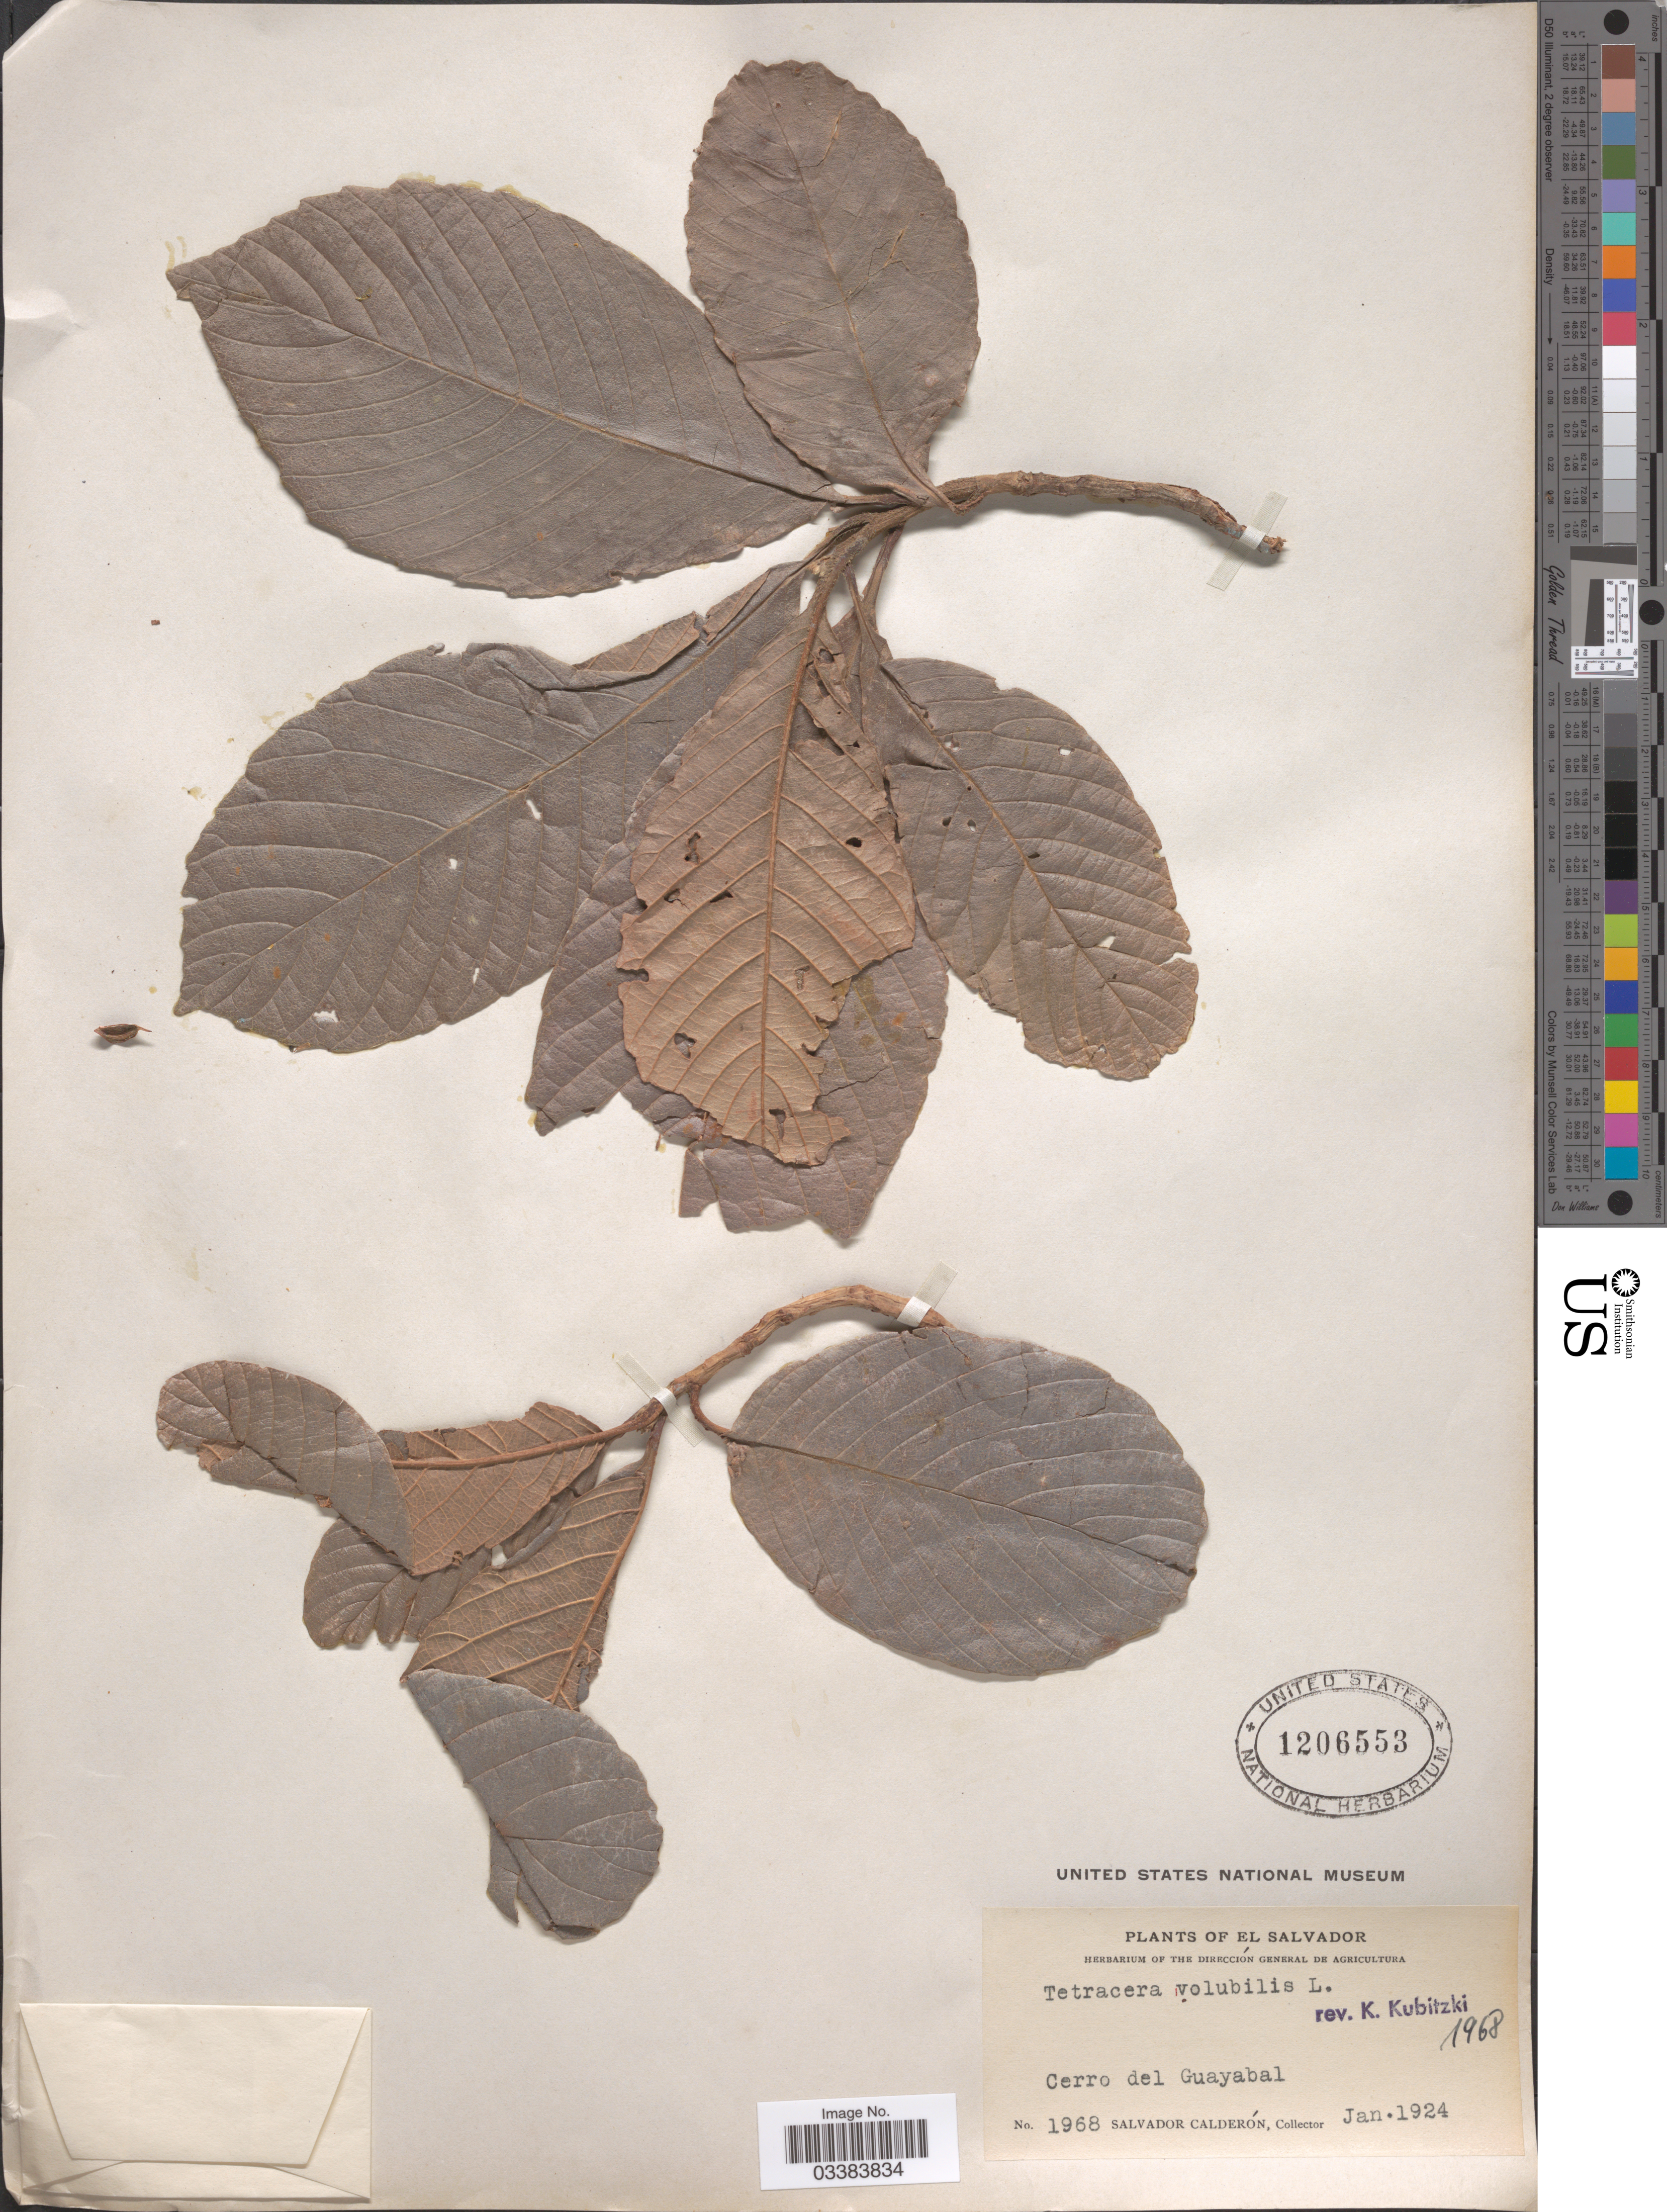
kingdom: Plantae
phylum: Tracheophyta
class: Magnoliopsida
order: Dilleniales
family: Dilleniaceae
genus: Tetracera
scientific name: Tetracera volubilis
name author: L.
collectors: S. Calderón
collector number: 1968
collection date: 1924-01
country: El Salvador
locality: Cerro del Guayabal.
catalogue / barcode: US 1206553